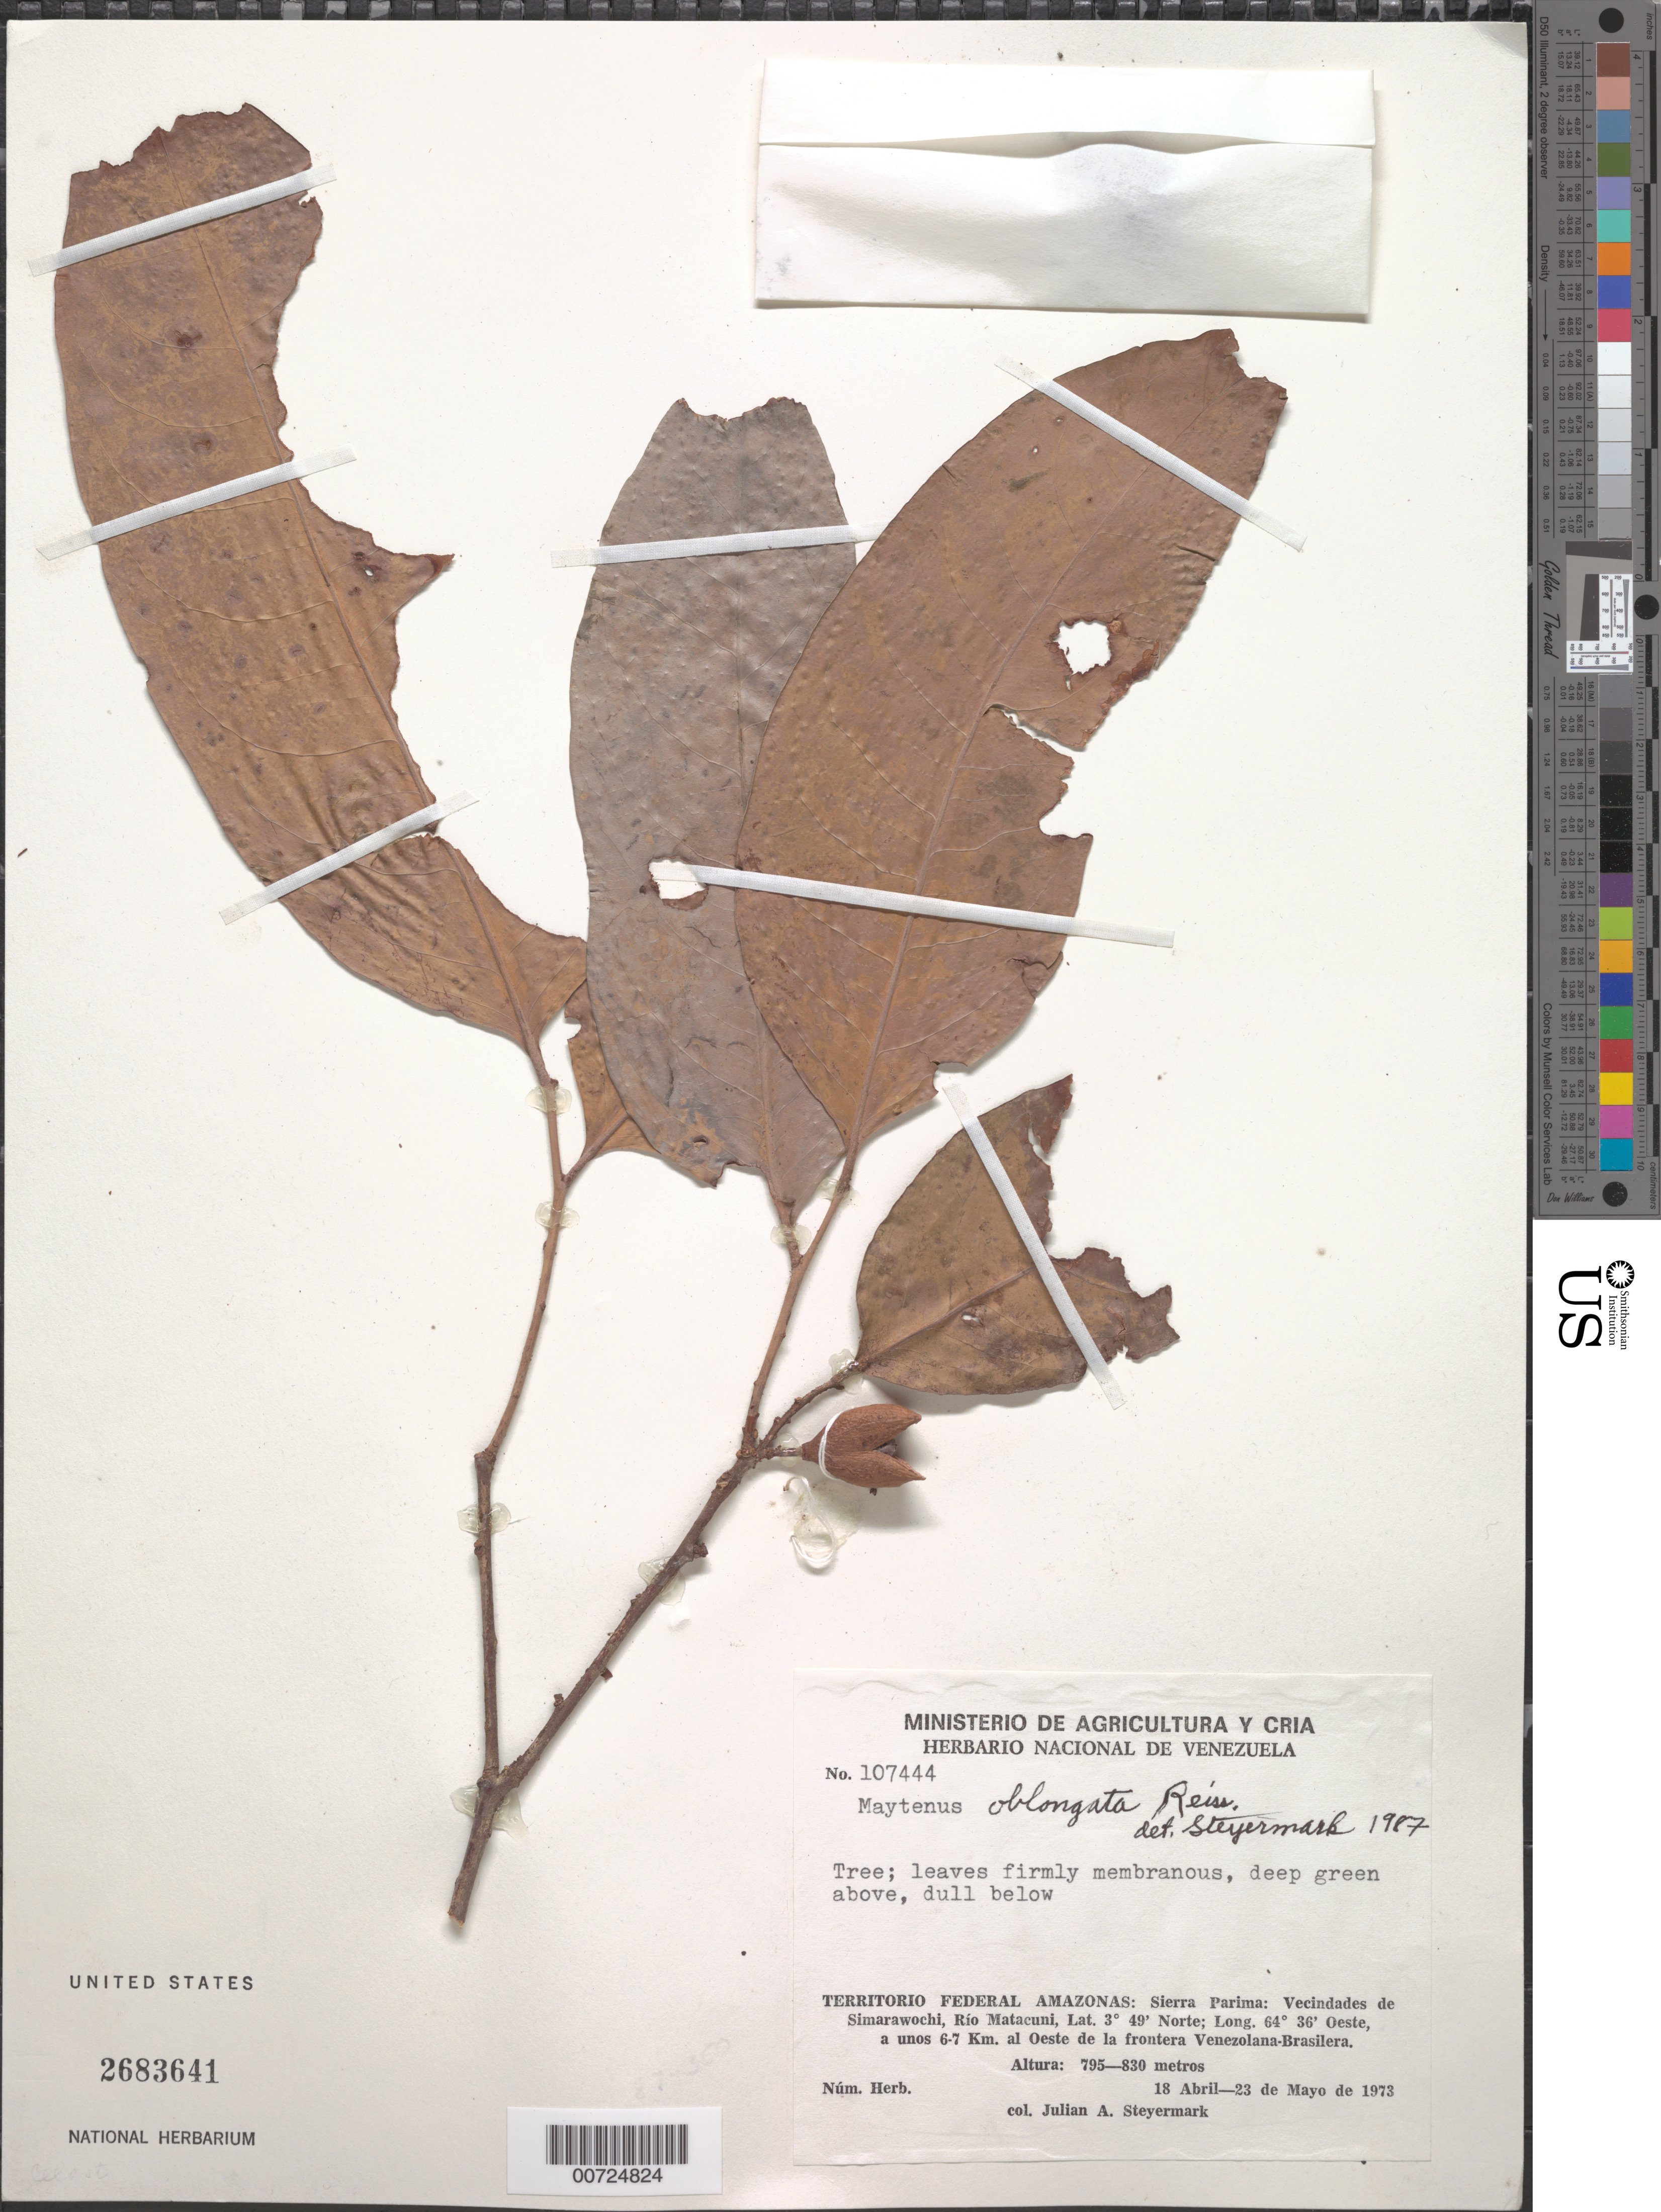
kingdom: Plantae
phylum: Tracheophyta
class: Magnoliopsida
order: Celastrales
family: Celastraceae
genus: Maytenus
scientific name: Maytenus oblongata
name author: Reissek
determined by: Steyermark, Julian A., (VEN)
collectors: J. Steyermark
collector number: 107444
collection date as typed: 18-Apr-73 to 23-May-73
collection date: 1973-04-18/1973-05-23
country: Venezuela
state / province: Amazonas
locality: Sierra Parima; vec de Simarawochi, Río Matacuni, a unos 6-7 km al oeste de la frontera Venezolana-Brasilera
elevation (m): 795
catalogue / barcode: US 2683641